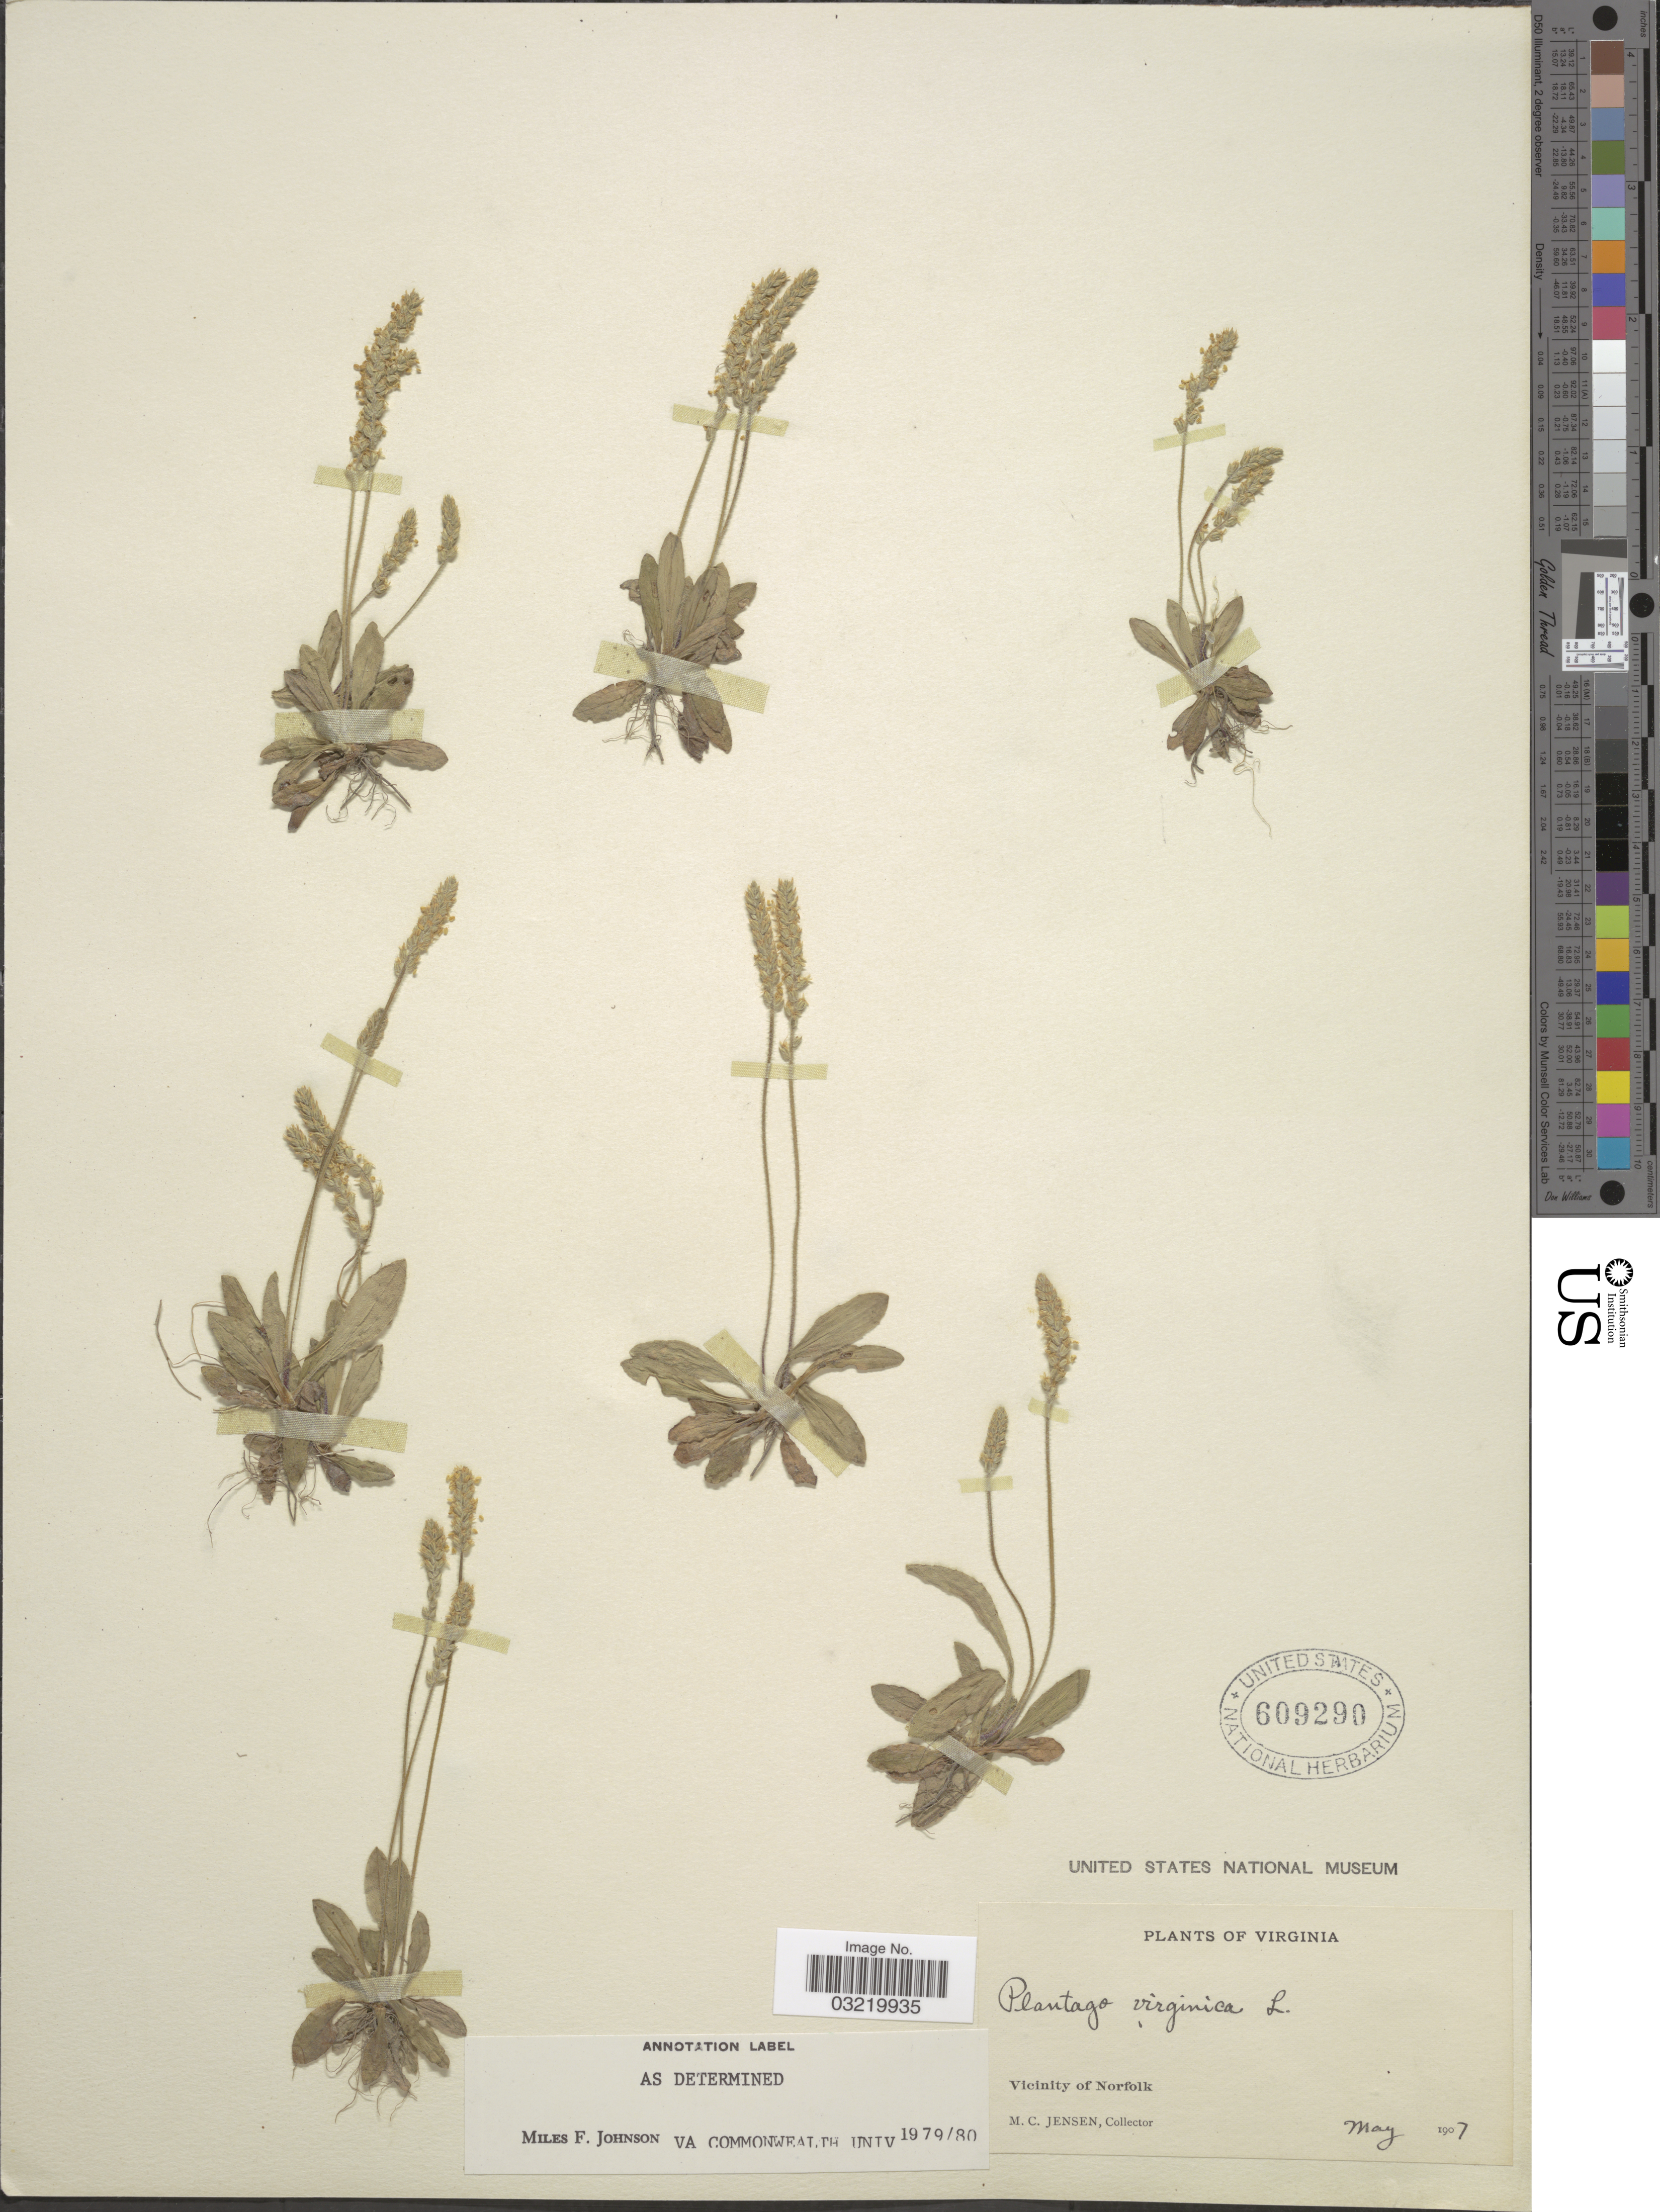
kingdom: Plantae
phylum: Tracheophyta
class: Magnoliopsida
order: Lamiales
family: Plantaginaceae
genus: Plantago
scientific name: Plantago virginica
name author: L.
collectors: M. C. Jensen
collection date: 1907-05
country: United States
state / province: Virginia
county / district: City of Norfolk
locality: Vicinity of Norfolk.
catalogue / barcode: US 609290